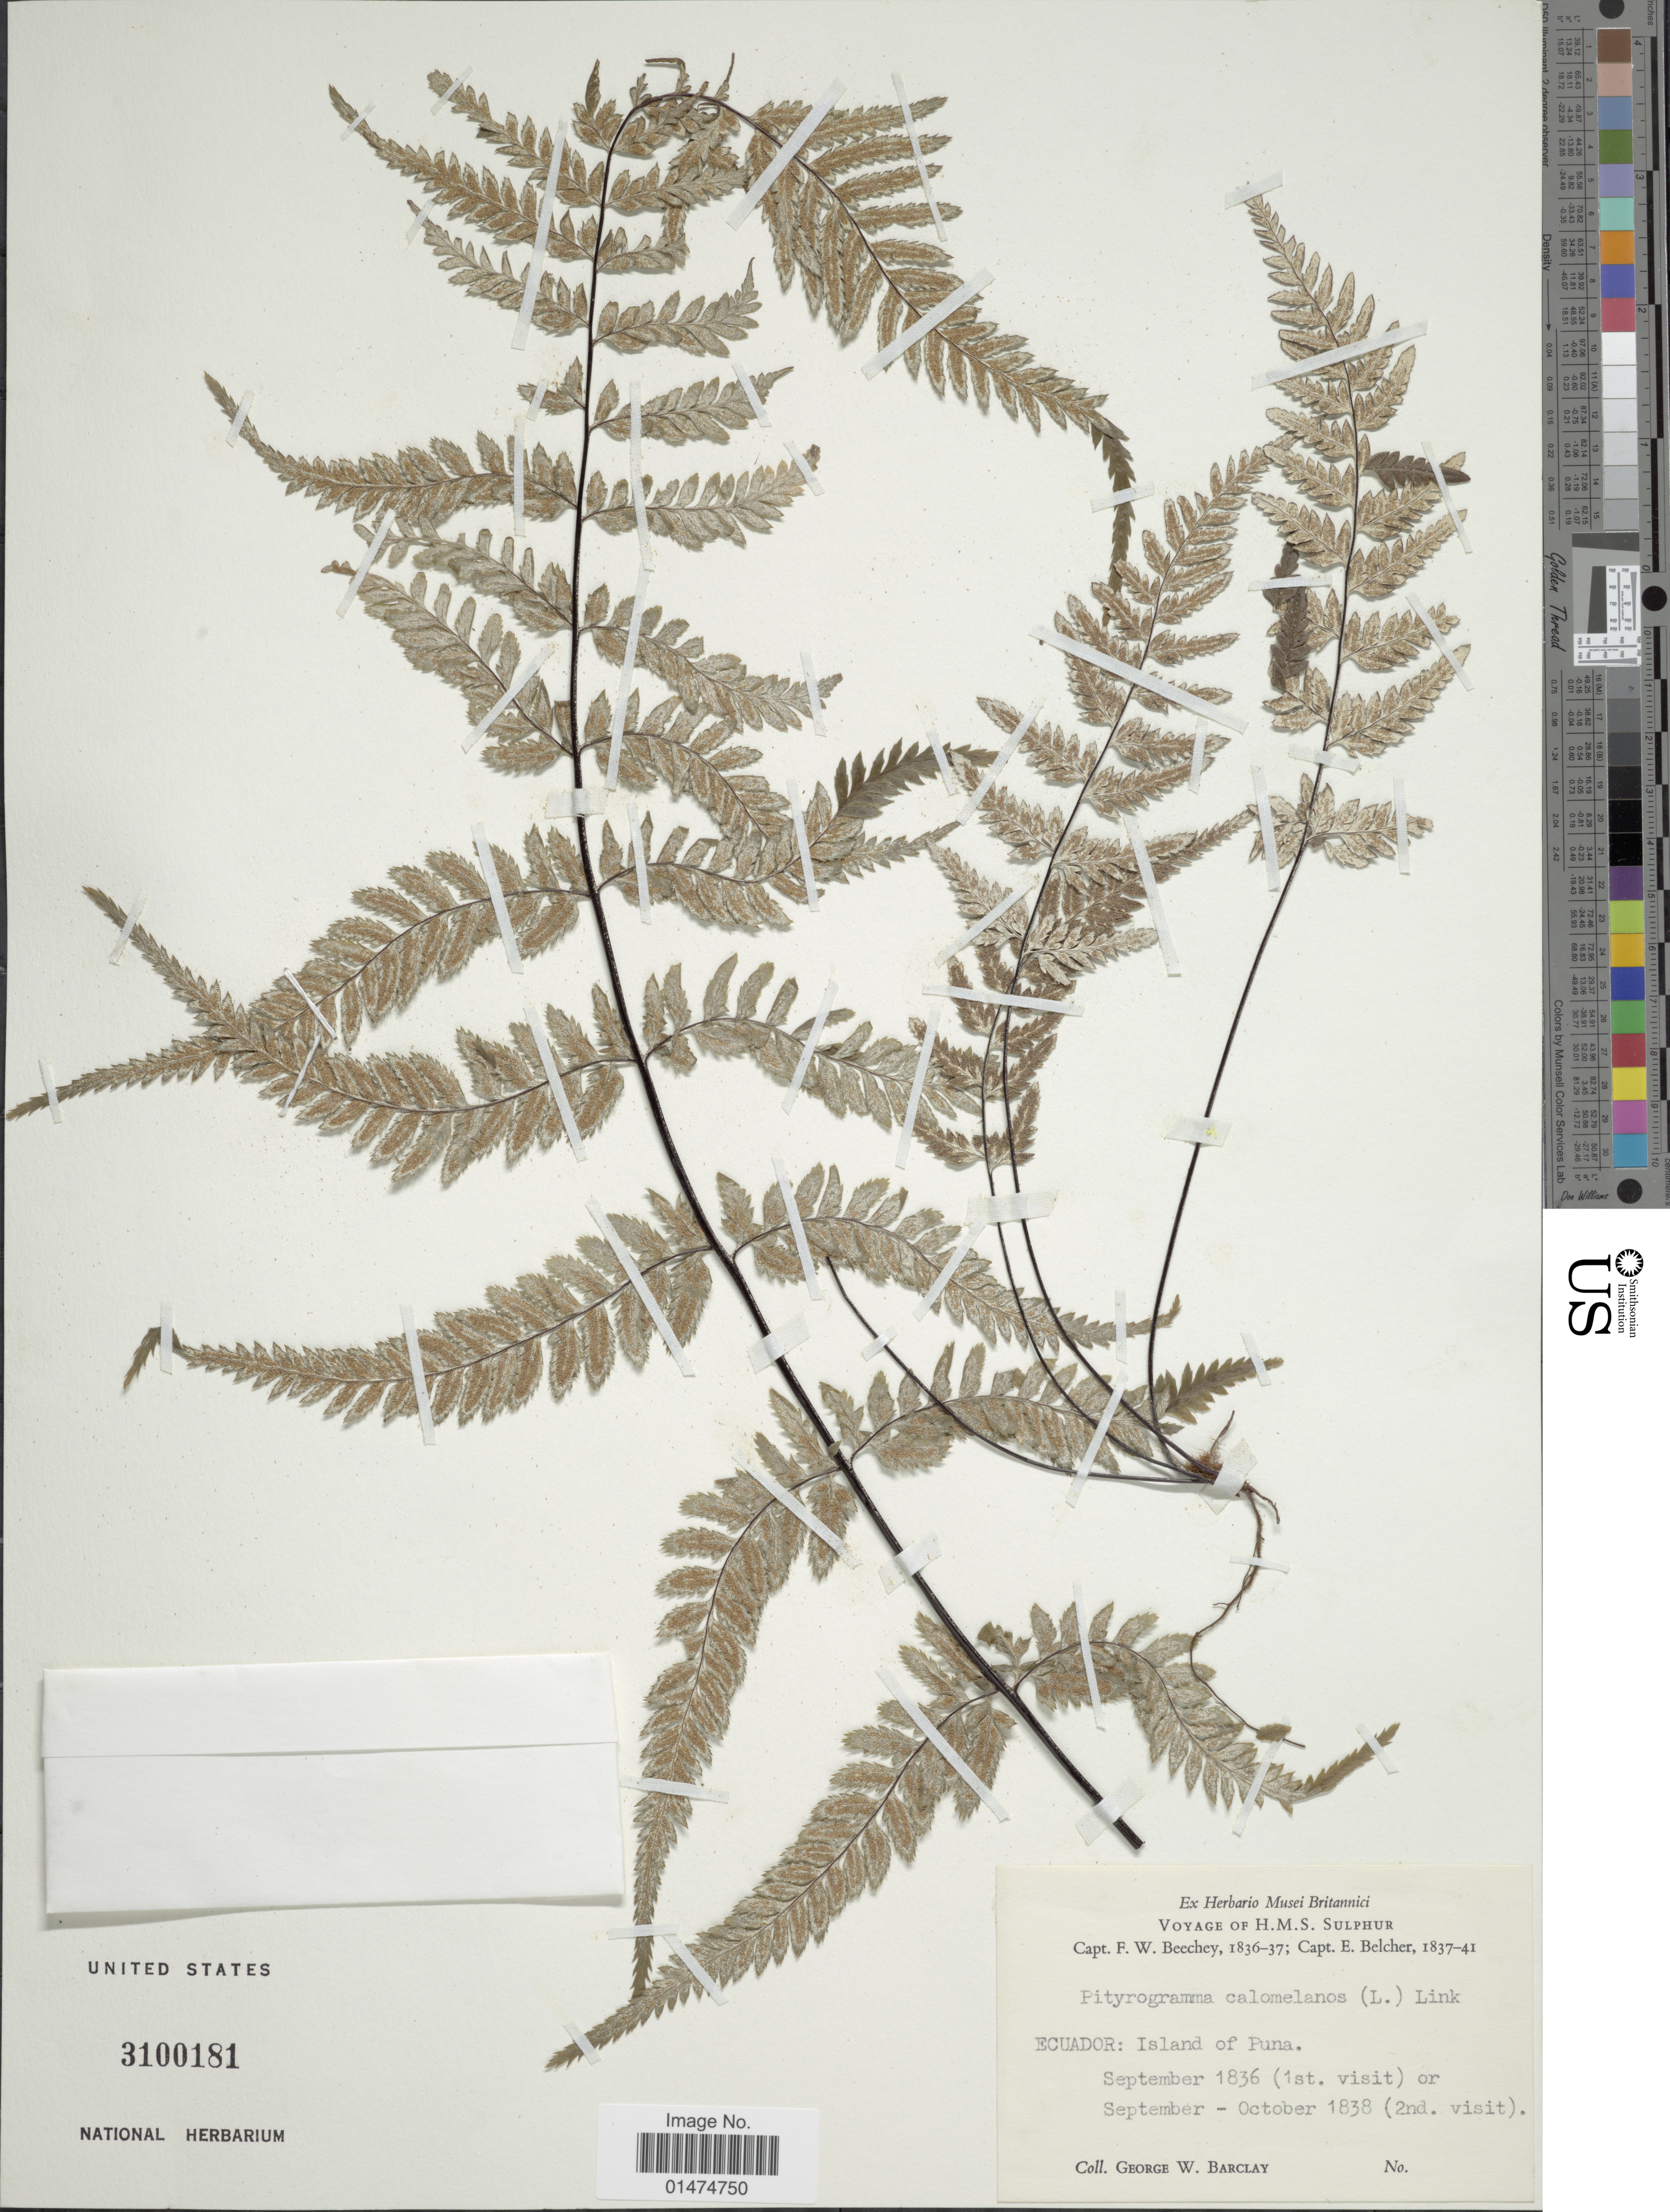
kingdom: Plantae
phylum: Tracheophyta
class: Polypodiopsida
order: Polypodiales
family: Pteridaceae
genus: Pityrogramma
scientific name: Pityrogramma calomelanos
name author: (L.) Link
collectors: G. W. Barclay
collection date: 1836-09/1838-10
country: Ecuador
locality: Island of Puna.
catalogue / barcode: US 3100181